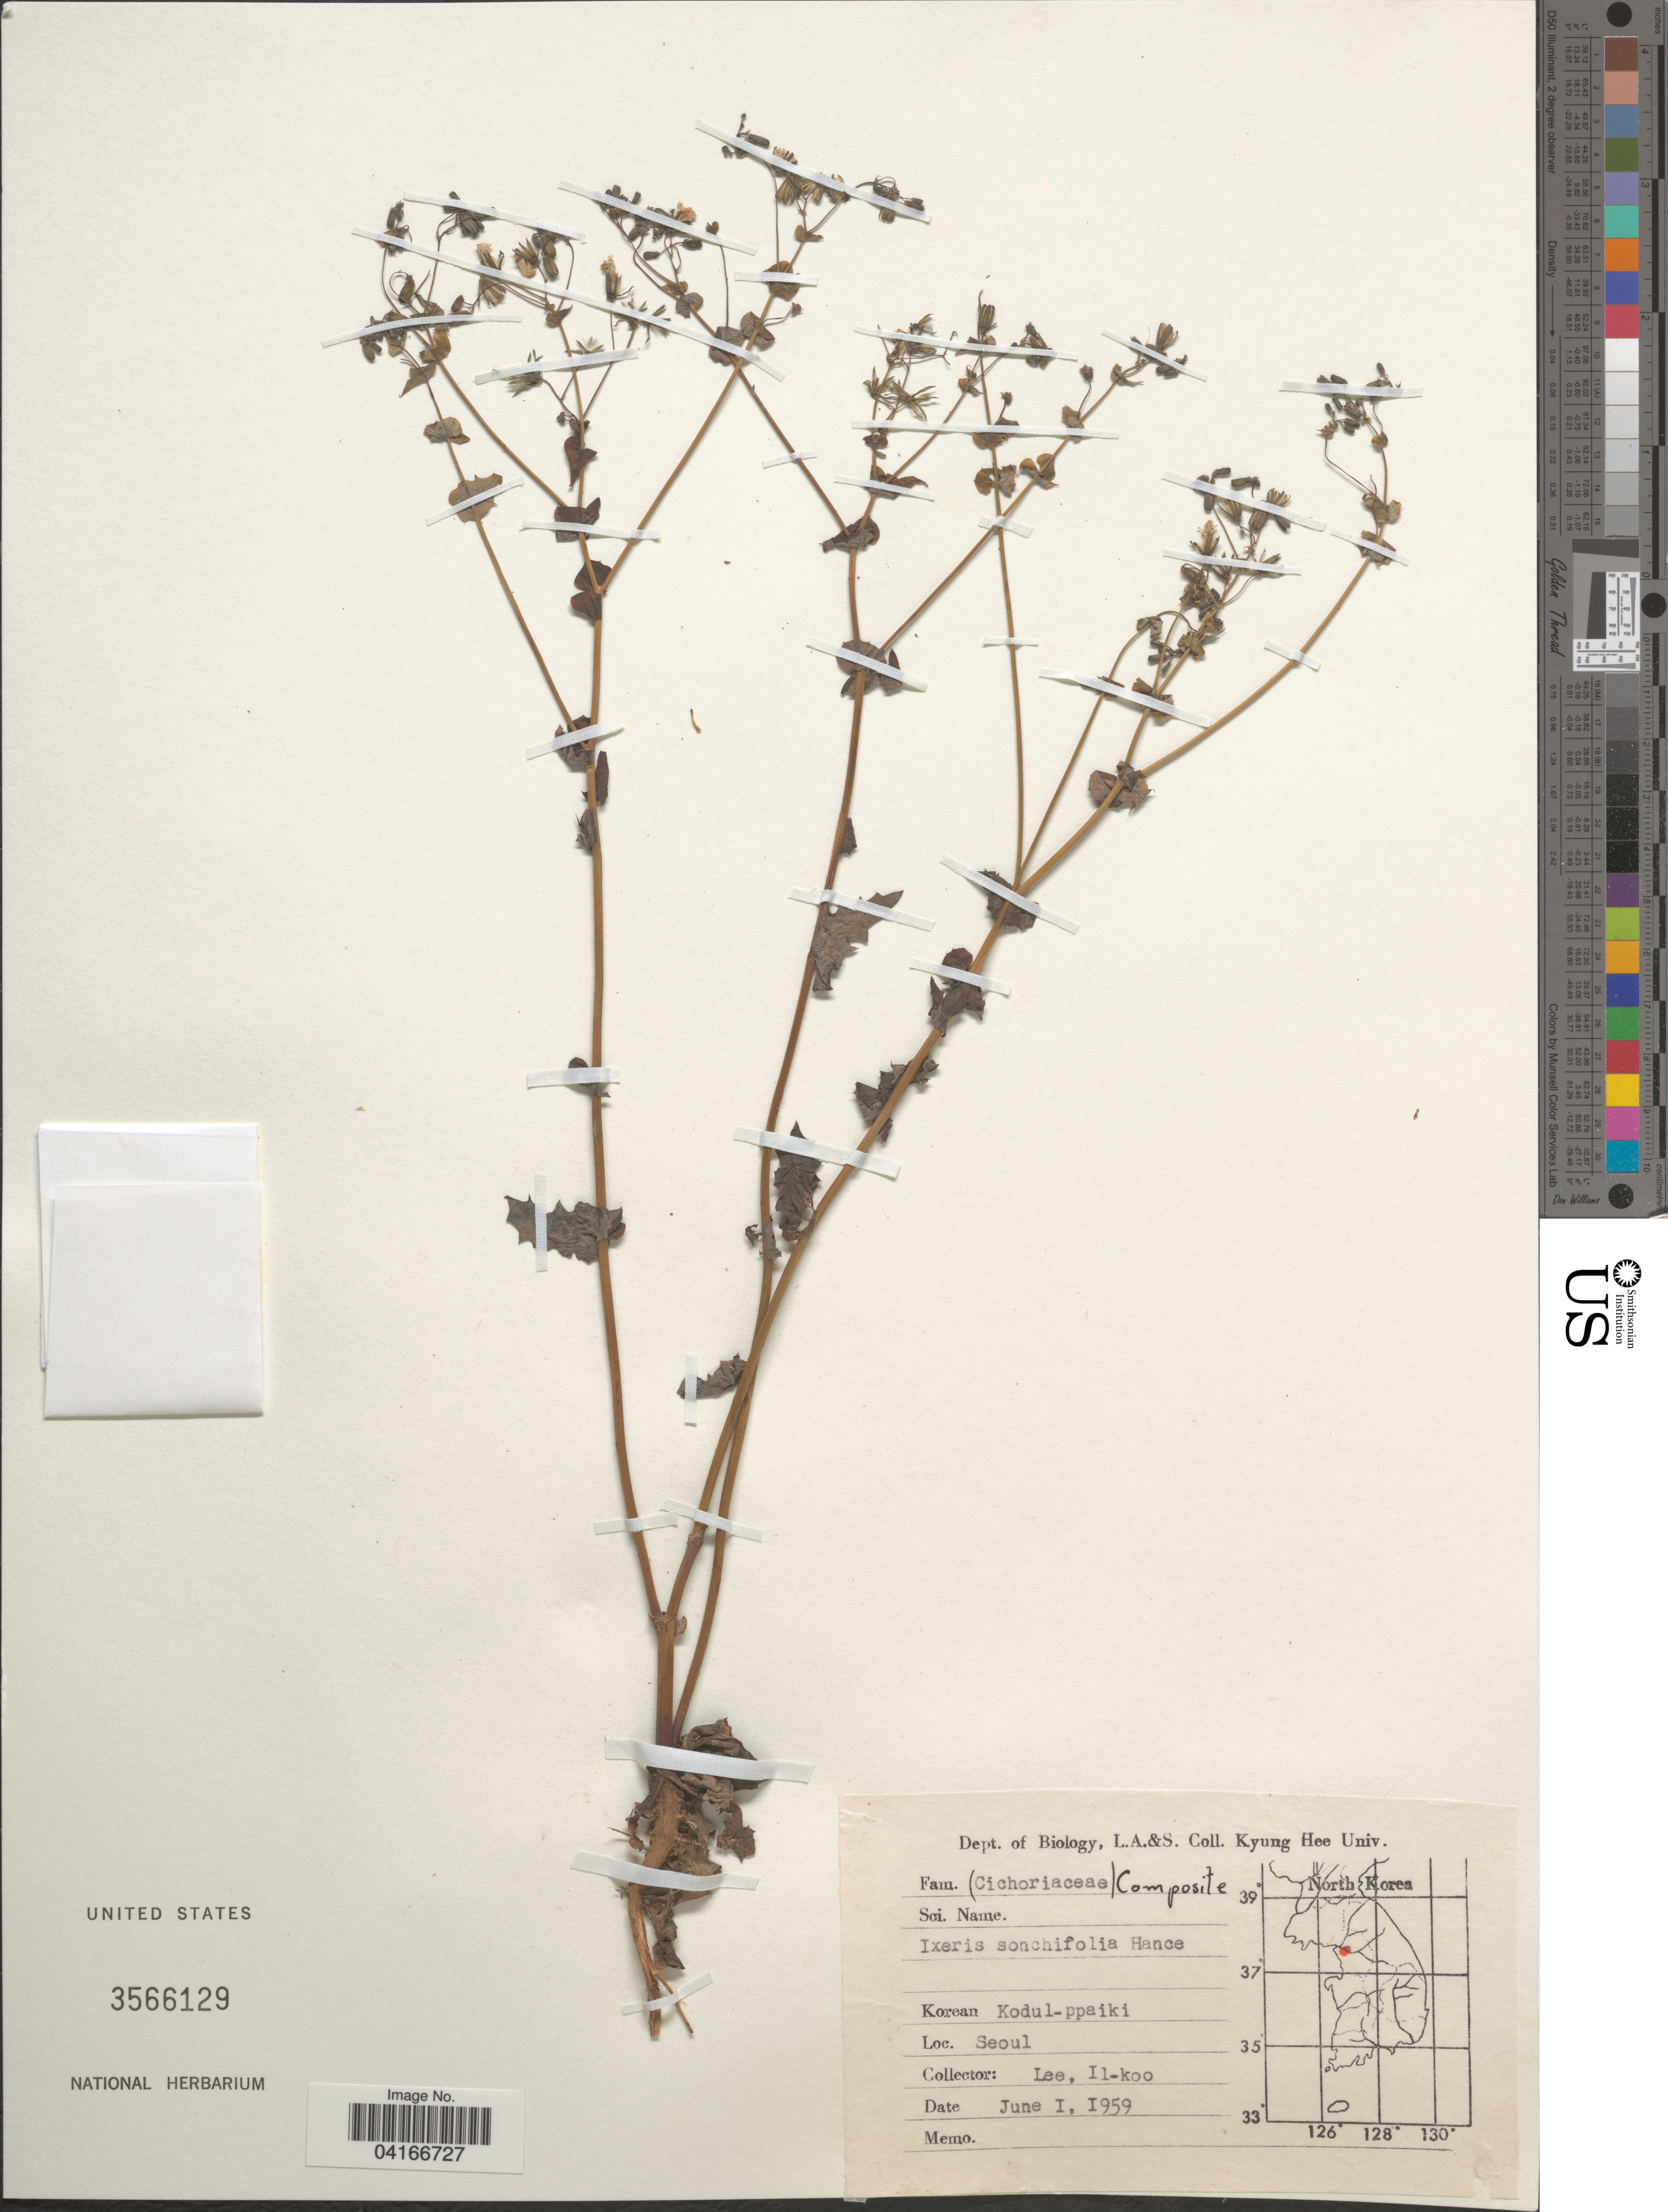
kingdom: Plantae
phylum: Tracheophyta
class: Magnoliopsida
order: Asterales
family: Asteraceae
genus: Ixeris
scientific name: Ixeris sonchifolia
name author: (Maxim.) Hance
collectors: I. Lee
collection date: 1959-06-01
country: South Korea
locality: Seoul.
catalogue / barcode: US 3566129